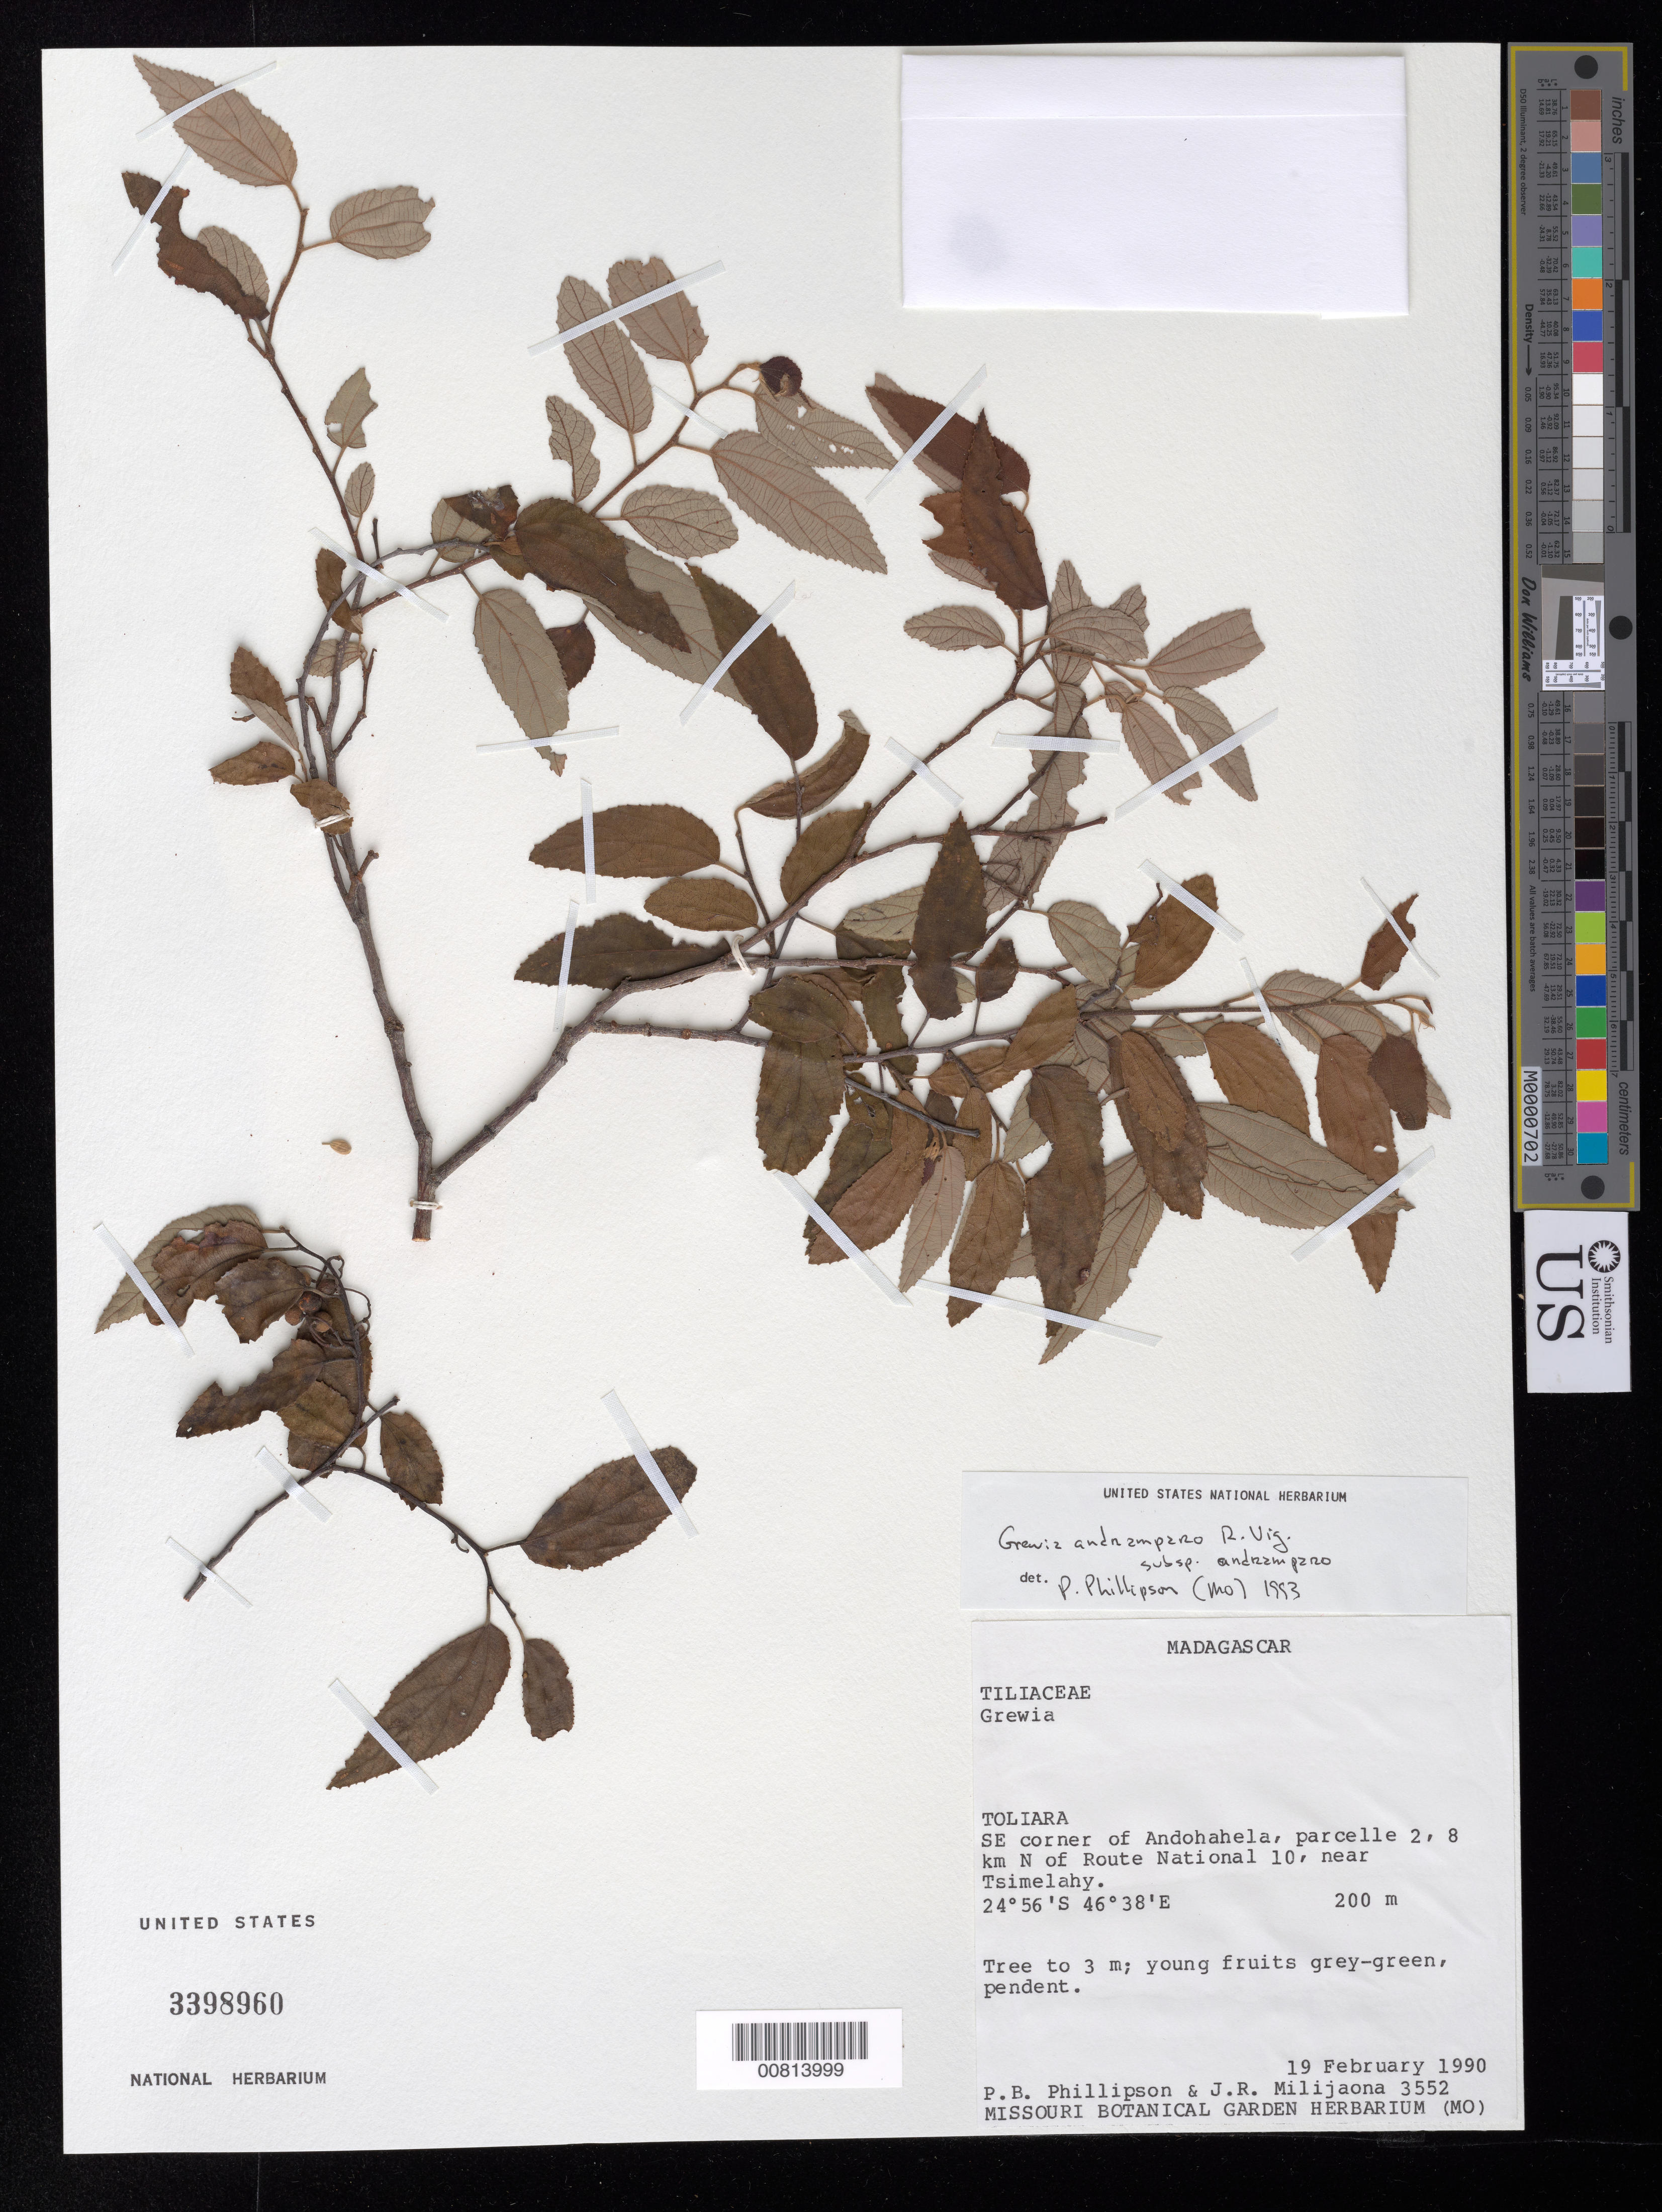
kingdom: Plantae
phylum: Tracheophyta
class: Magnoliopsida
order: Malvales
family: Malvaceae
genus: Grewia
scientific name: Grewia andramparo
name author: R. Vig.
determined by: Capuron, R. P. R.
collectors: P. B. Phillipson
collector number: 3552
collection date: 1990-02-19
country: Madagascar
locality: SE corner of Andohahela, parcell , 8 km N of Route National 10, near TSimelahy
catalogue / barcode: US 3398960